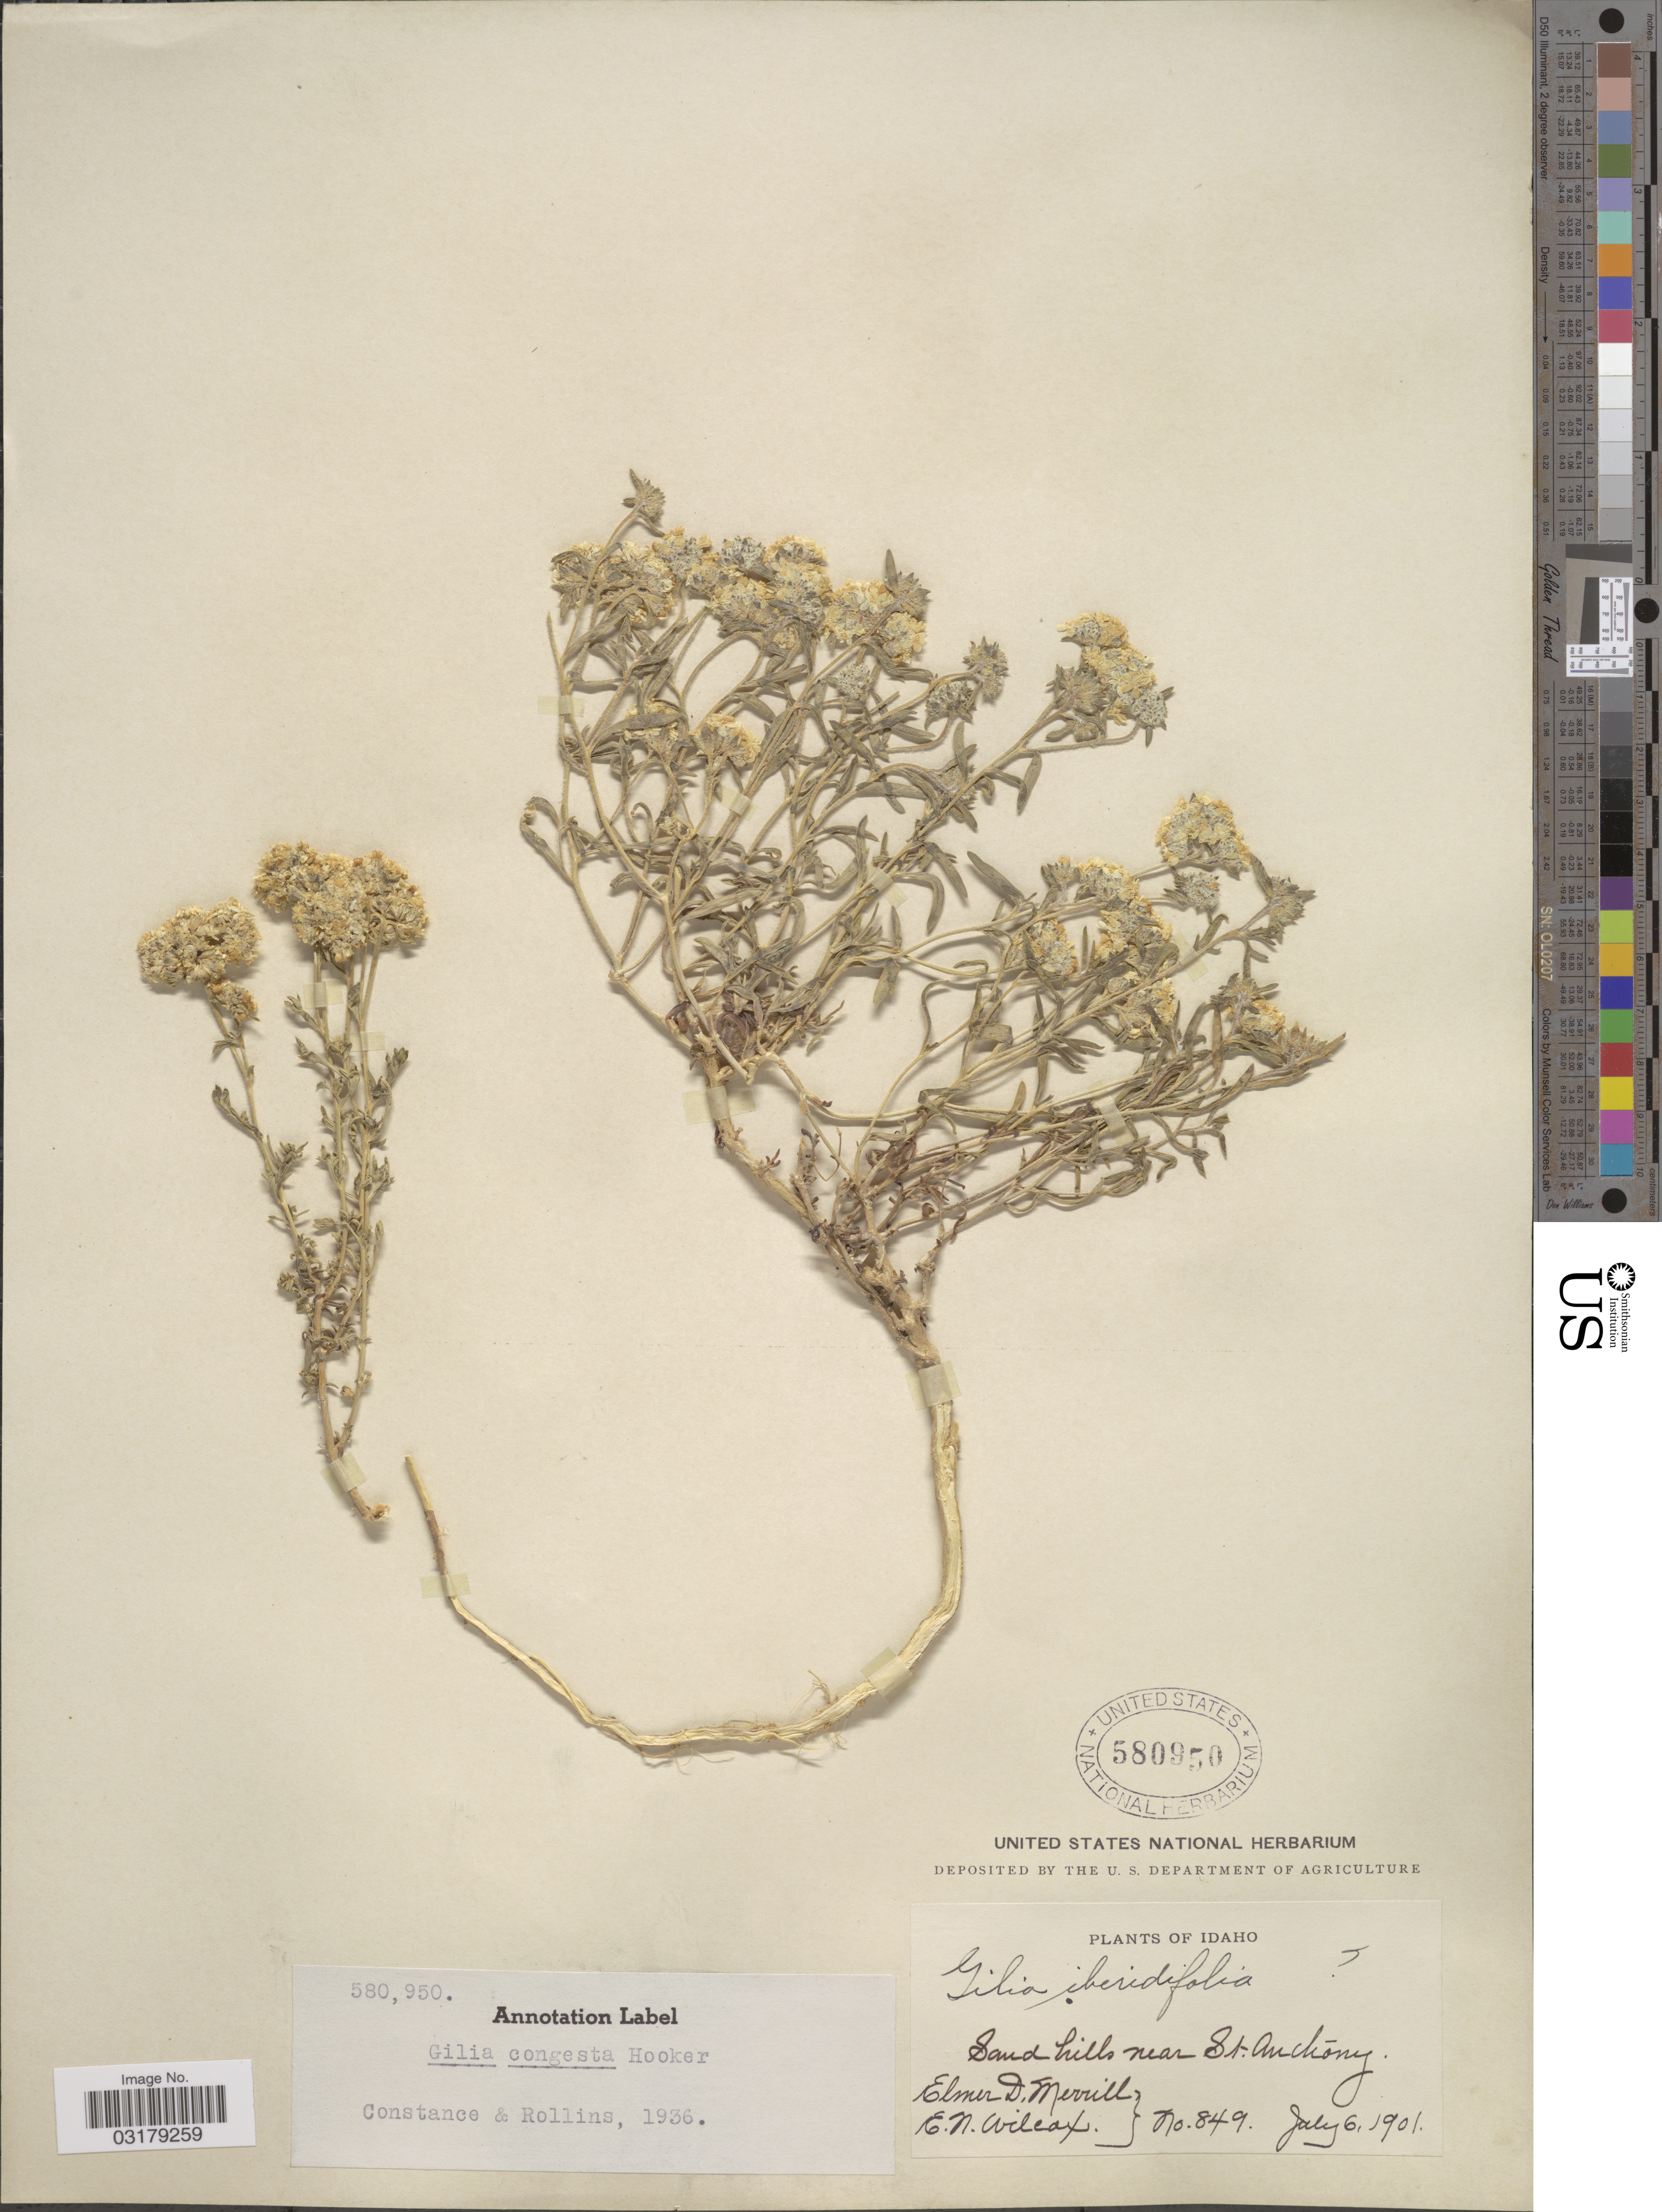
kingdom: Plantae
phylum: Tracheophyta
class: Magnoliopsida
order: Ericales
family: Polemoniaceae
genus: Ipomopsis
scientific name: Ipomopsis congesta subsp. congesta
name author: (Hook.) V.E. Grant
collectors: E. D. Merrill & E. Wilcox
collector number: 849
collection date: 1901-07-06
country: United States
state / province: Idaho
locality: Sand hills near St. Anthony.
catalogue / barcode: US 580950